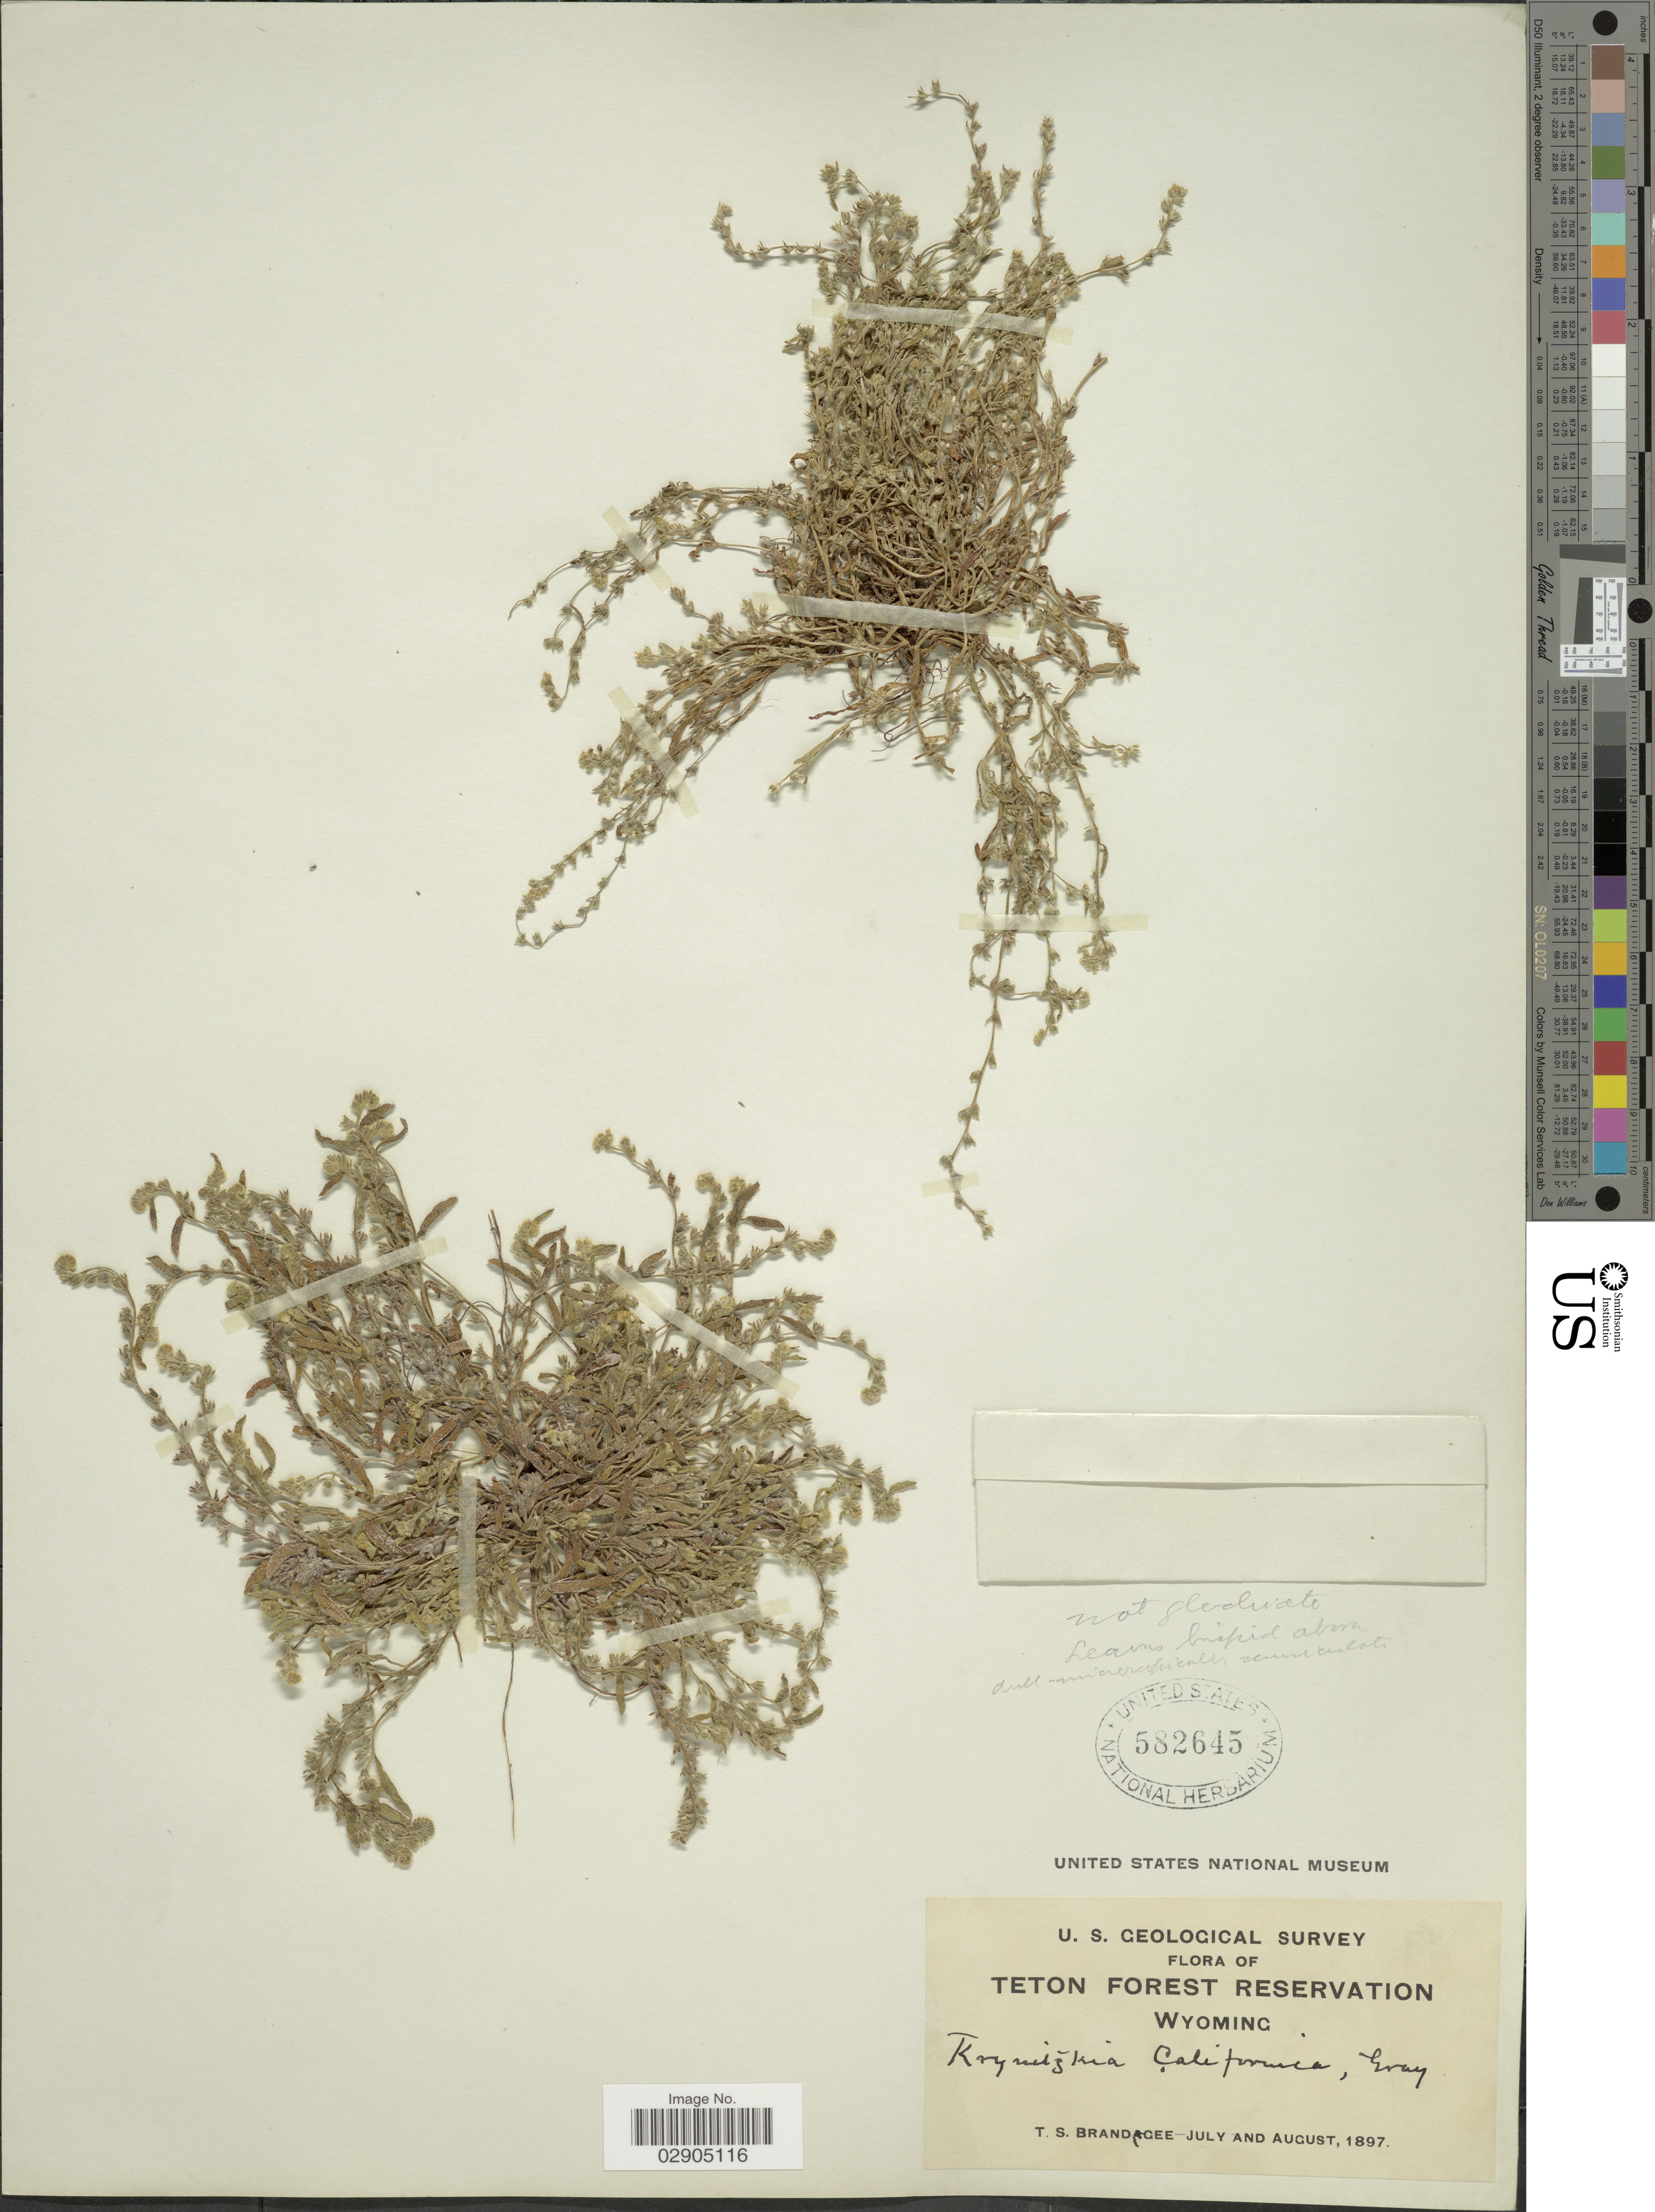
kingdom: Plantae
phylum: Tracheophyta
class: Magnoliopsida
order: Boraginales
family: Boraginaceae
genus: Allocarya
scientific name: Allocarya californica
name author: (Fisch. & C.A. Mey.) Greene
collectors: T. S. Brandegee (herbarium)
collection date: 1897-07/1897-08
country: United States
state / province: Wyoming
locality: Teton Forest Reservation.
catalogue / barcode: US 582645